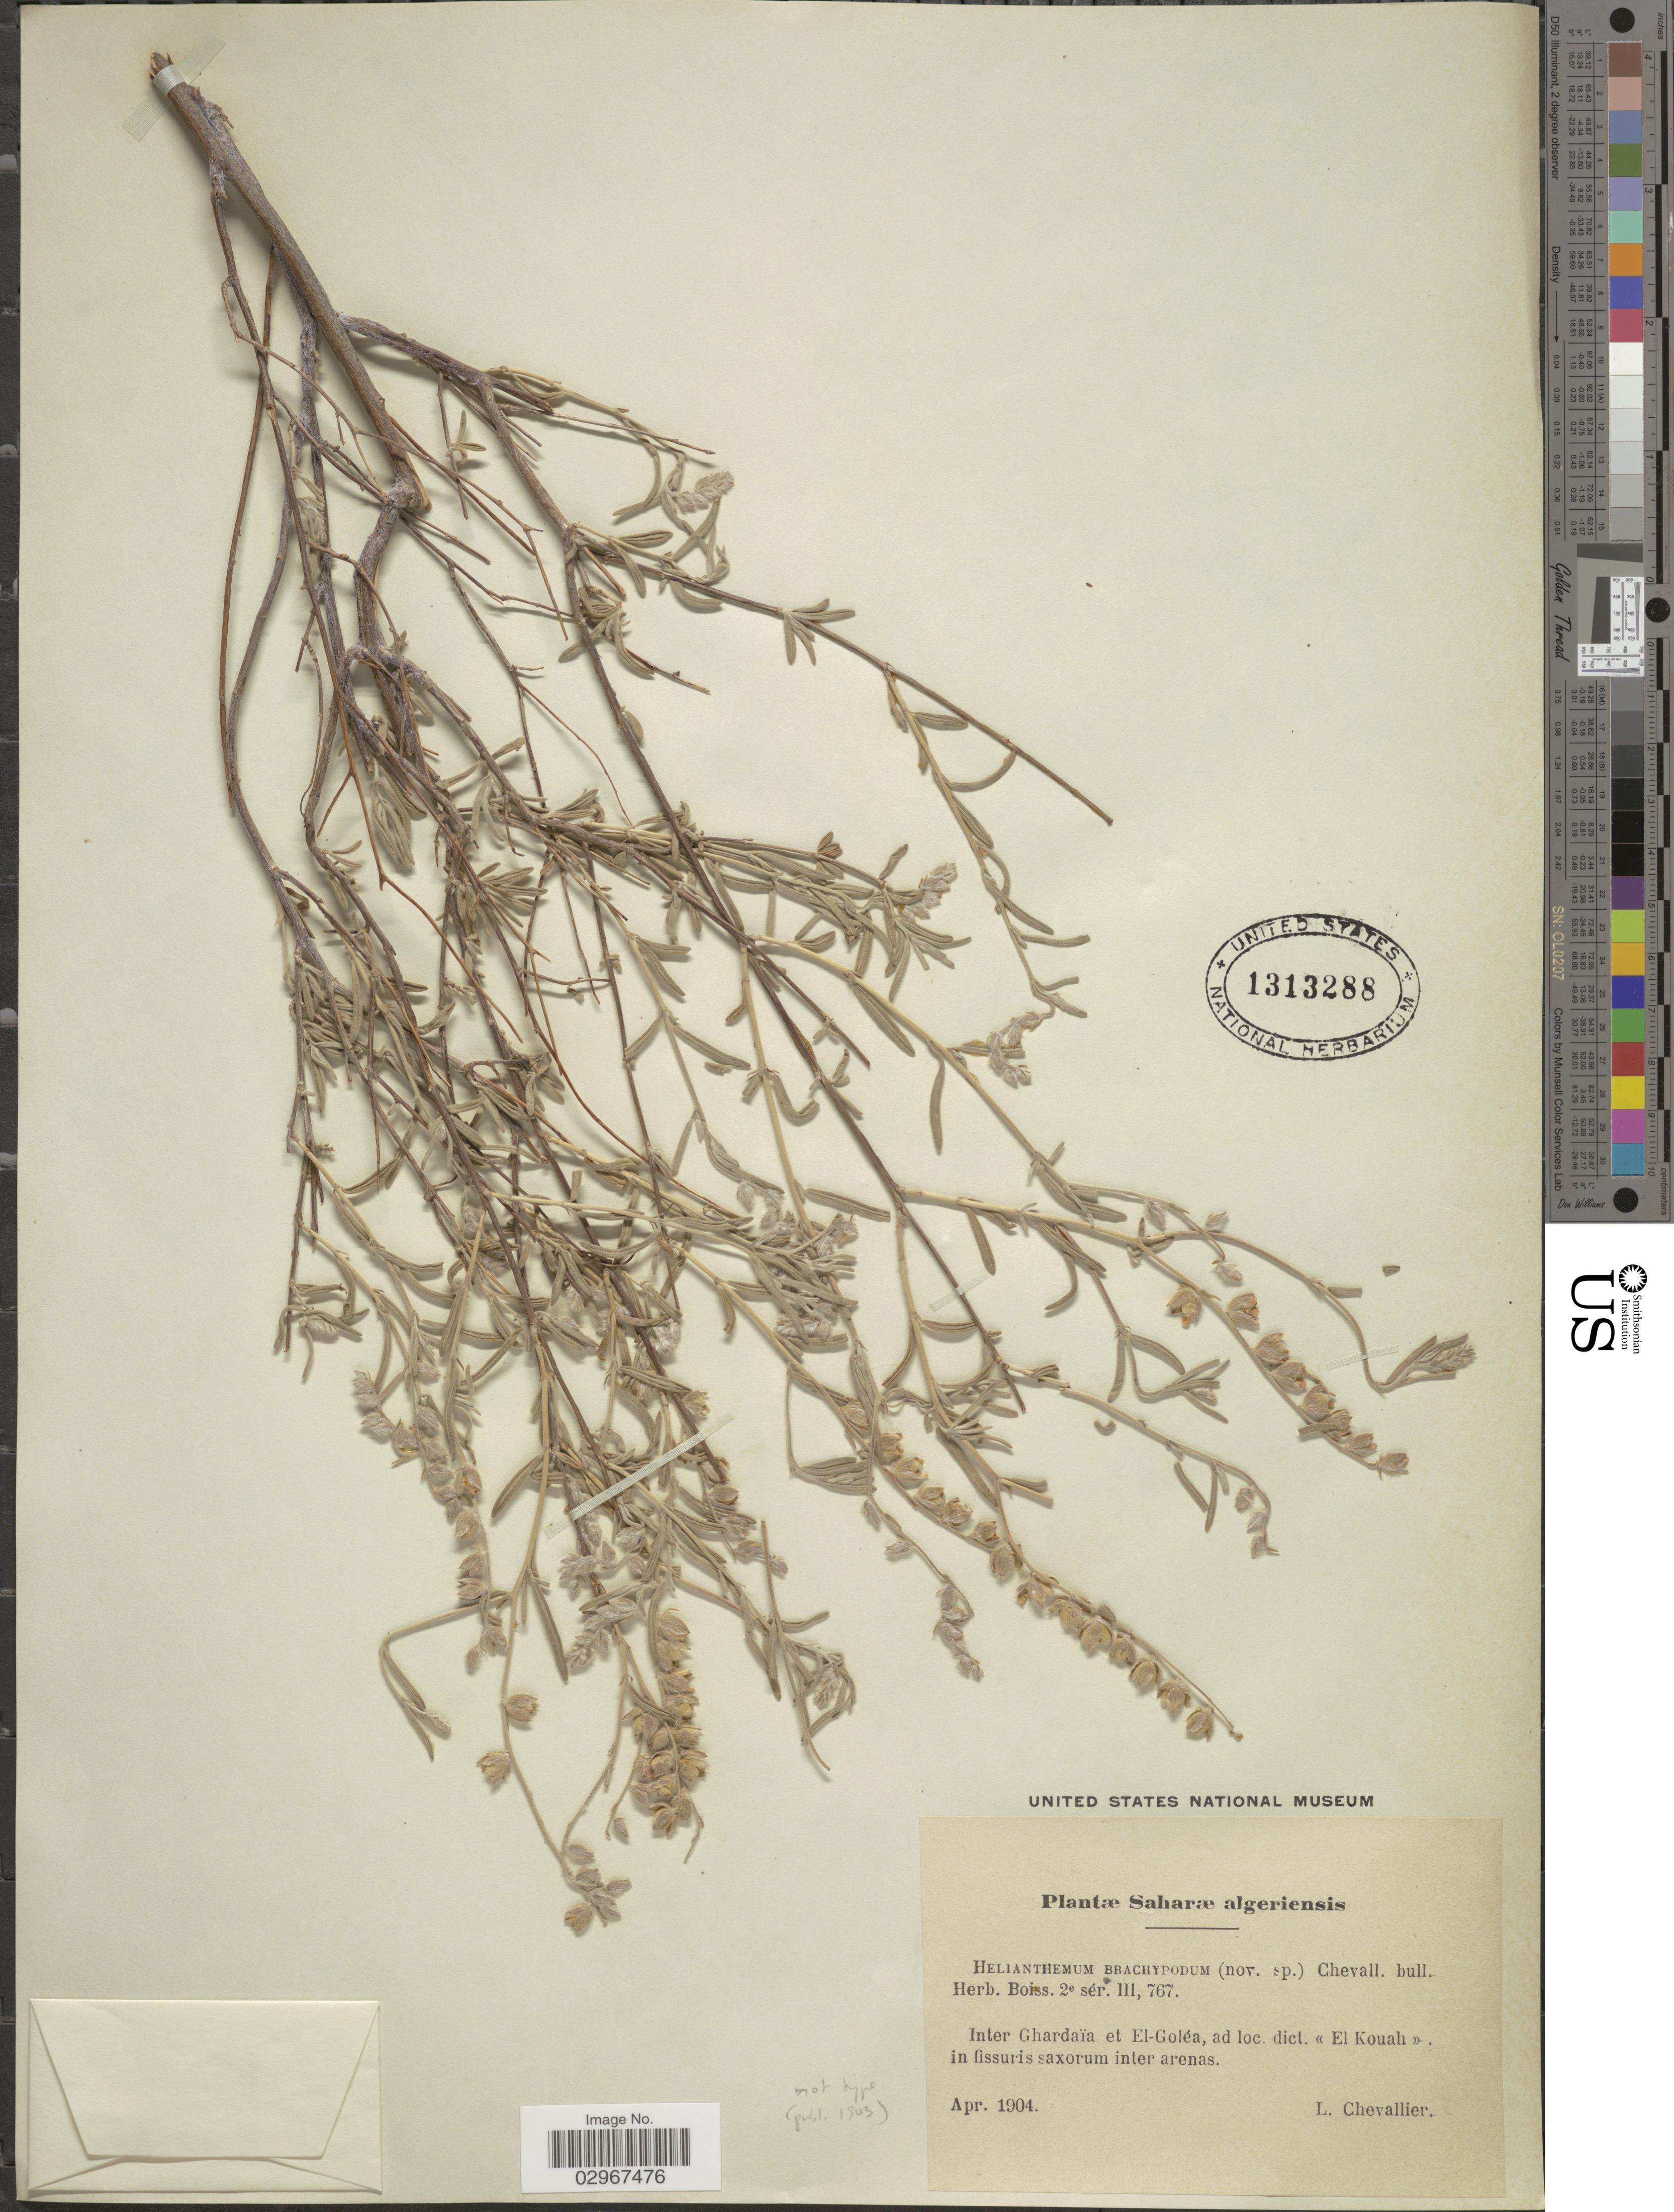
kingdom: Plantae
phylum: Tracheophyta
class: Magnoliopsida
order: Malvales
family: Cistaceae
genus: Helianthemum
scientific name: Helianthemum brachypodum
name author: (Marie) L. Chevall. ex Greuter & Burdet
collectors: L. Chevallier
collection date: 1904-04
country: Algeria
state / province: Ghardaïa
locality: Saharæ algeriensis. Inter Ghardaïa et El-Goléa, ad loc. dict. << El Kouah >> in fissuris saxorum inter arenas.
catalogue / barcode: US 1313288